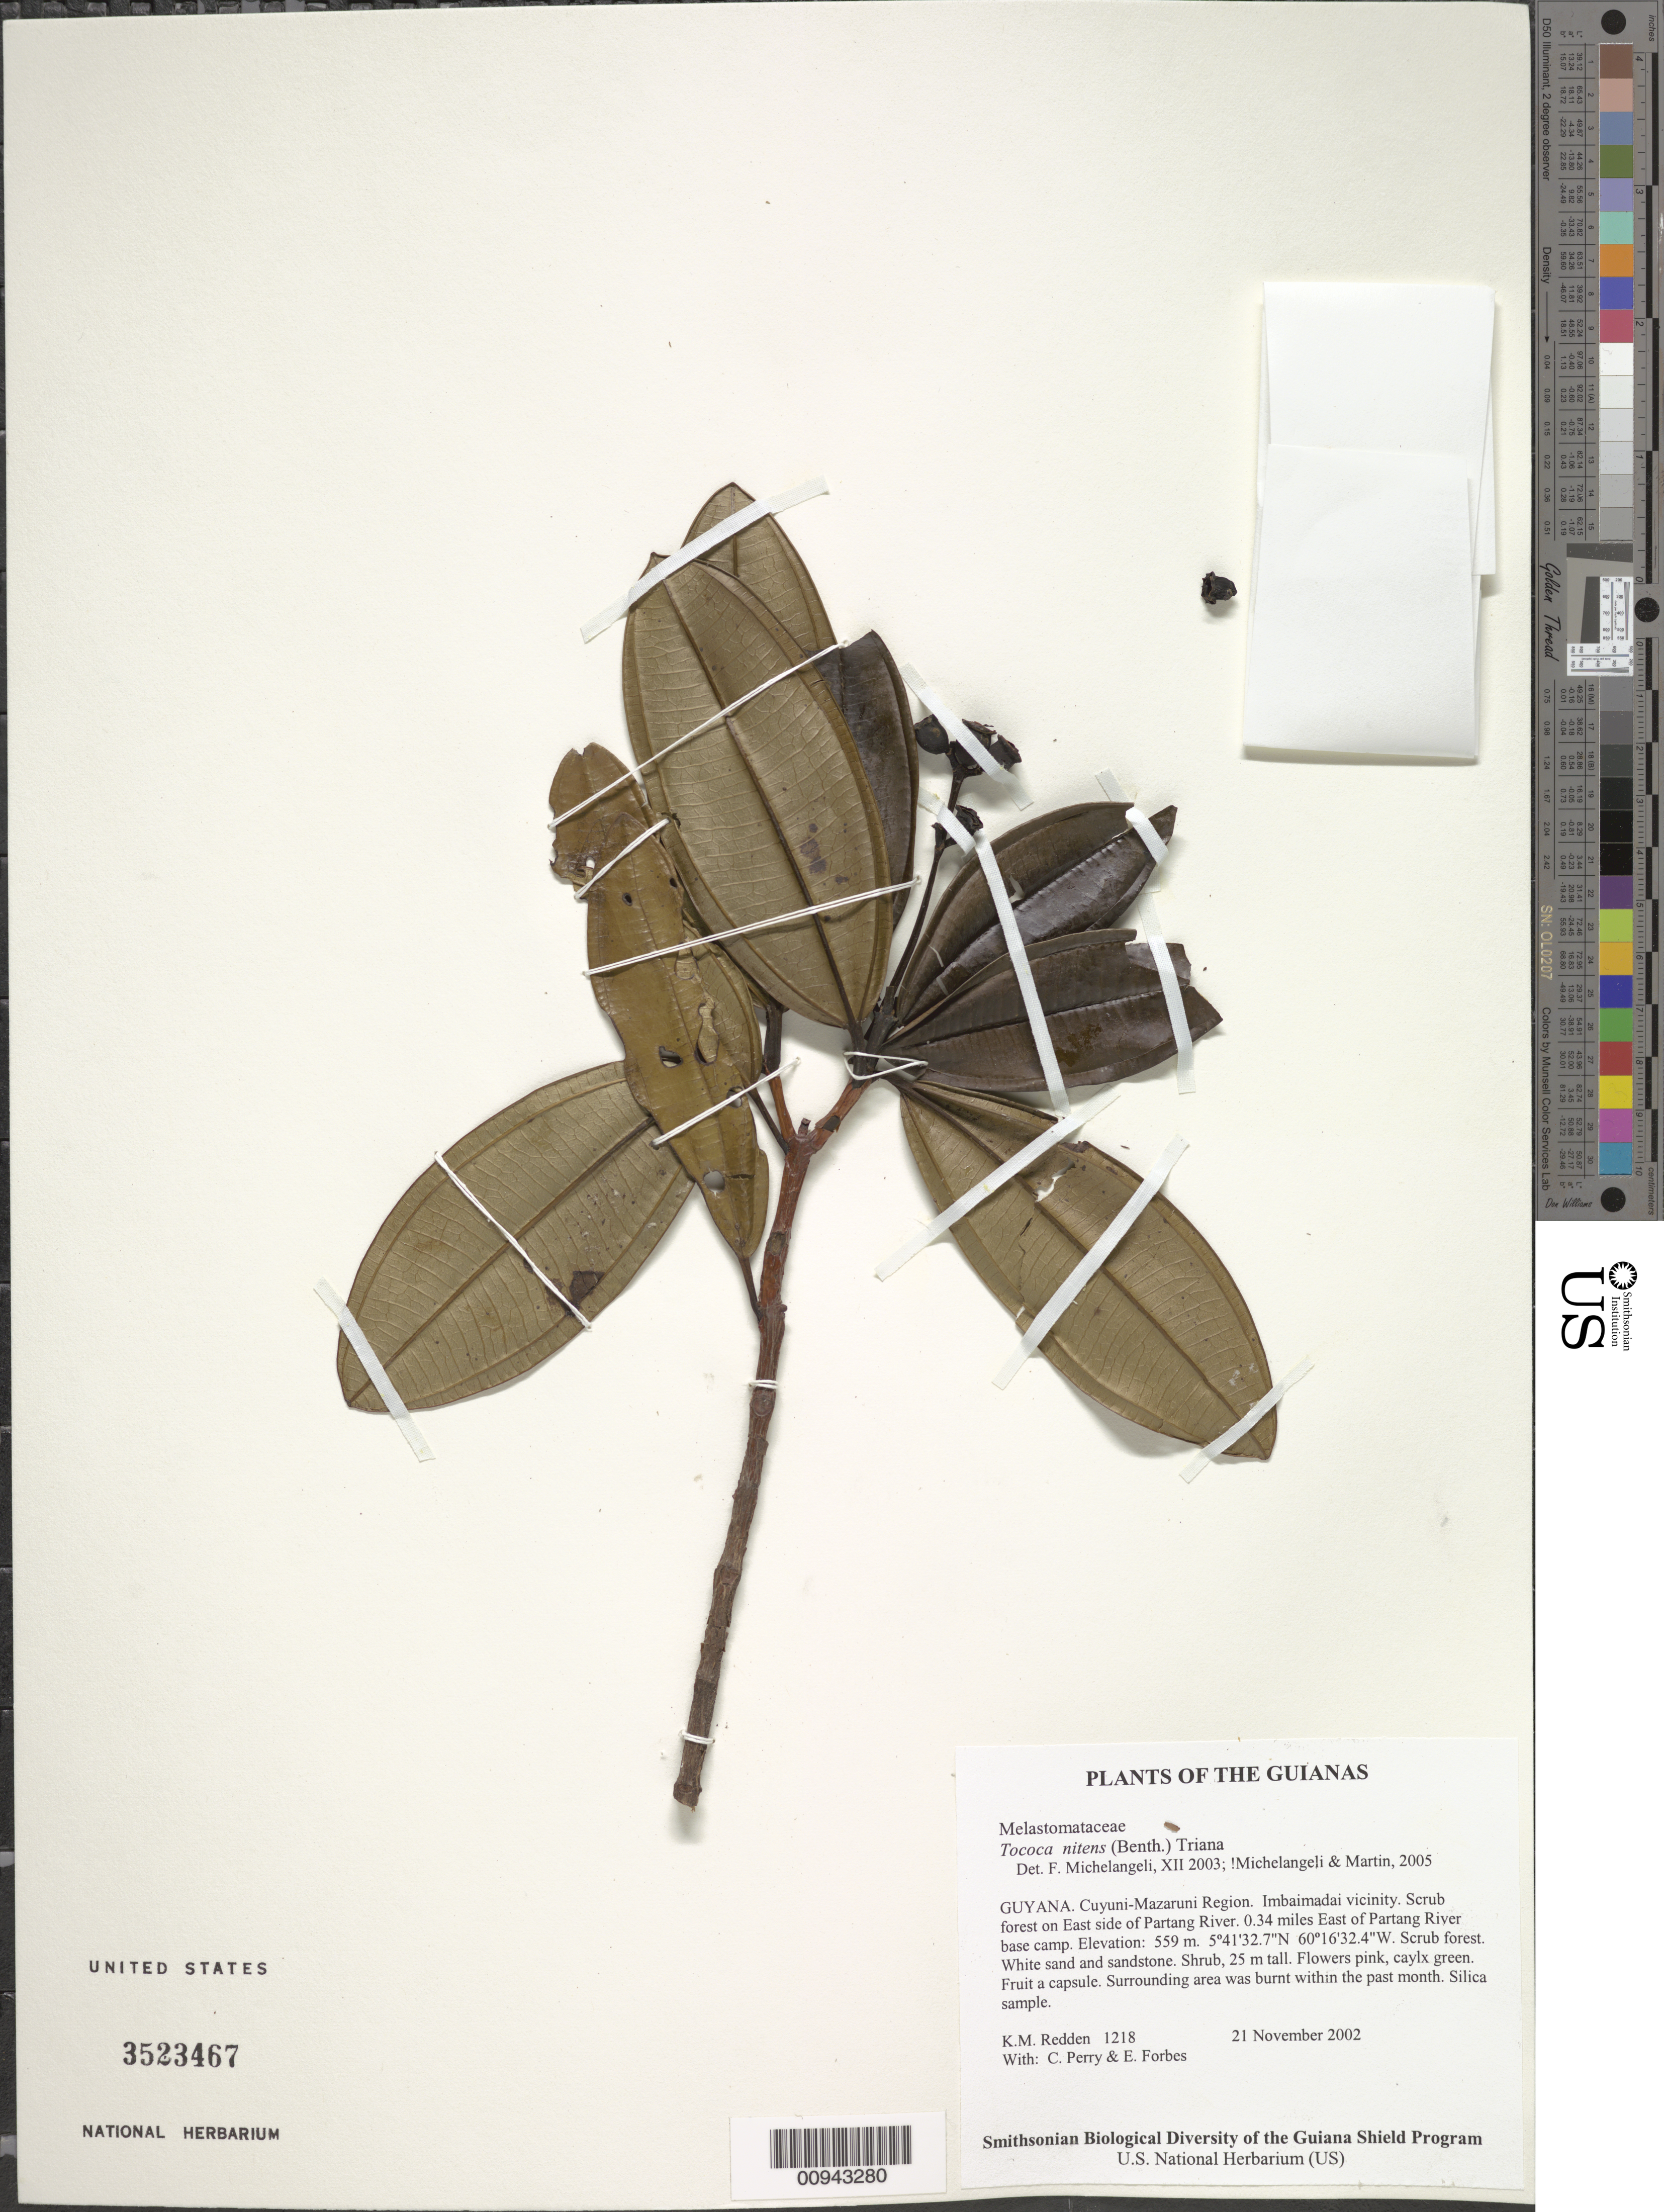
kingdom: Plantae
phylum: Tracheophyta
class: Magnoliopsida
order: Myrtales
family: Melastomataceae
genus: Tococa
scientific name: Tococa nitens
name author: (Benth.) Triana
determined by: Michelangeli, F. A.; Martin, C.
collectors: K. M. Redden, C. Perry & E. Forbes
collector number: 1218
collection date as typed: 21 November 2002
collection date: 2002-11-21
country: Guyana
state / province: Cuyuni-Mazaruni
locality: Imbaimadai vicinity. Scrub forest on East side of Partang River. 0.34 miles East of Partang River base camp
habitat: Scrub forest. White sand and sandstone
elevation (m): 559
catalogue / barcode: US 3523467